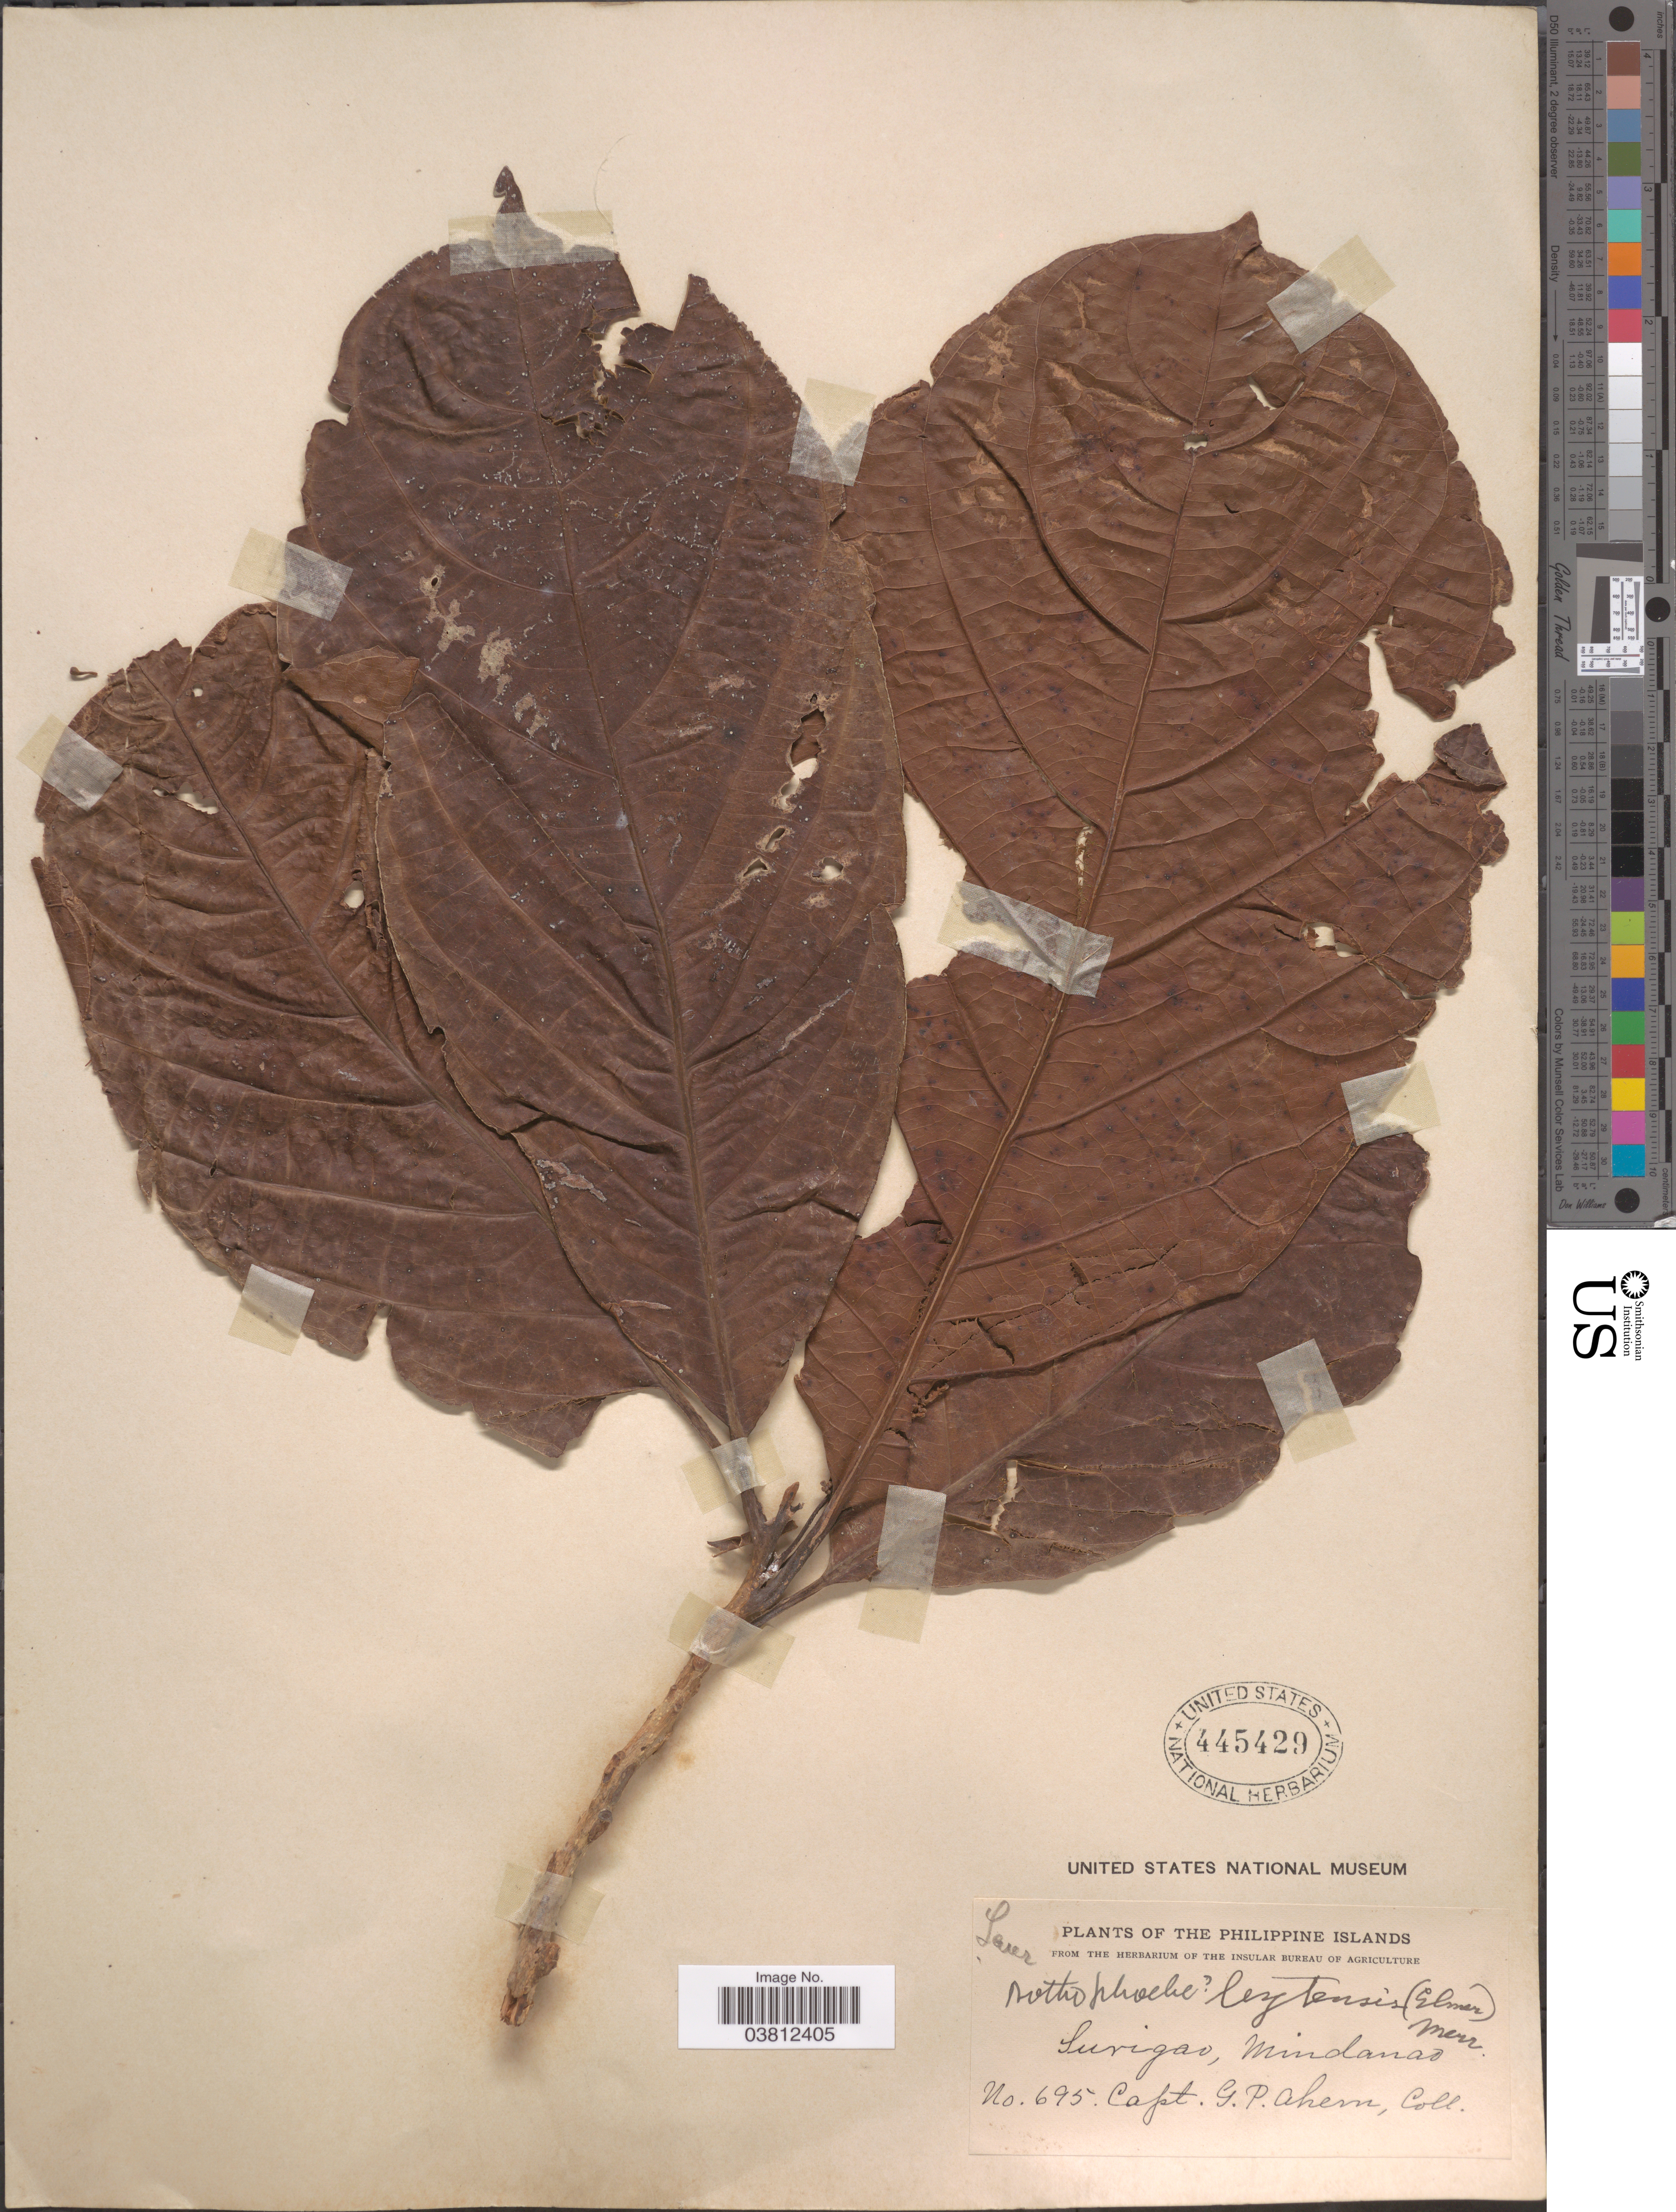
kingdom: Plantae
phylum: Tracheophyta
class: Magnoliopsida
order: Laurales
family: Lauraceae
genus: Nothaphoebe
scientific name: Nothaphoebe leytensis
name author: (Elmer) Merr.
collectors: G. Ahern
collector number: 695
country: Philippines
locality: Surigao. Mindanao.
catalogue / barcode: US 445429